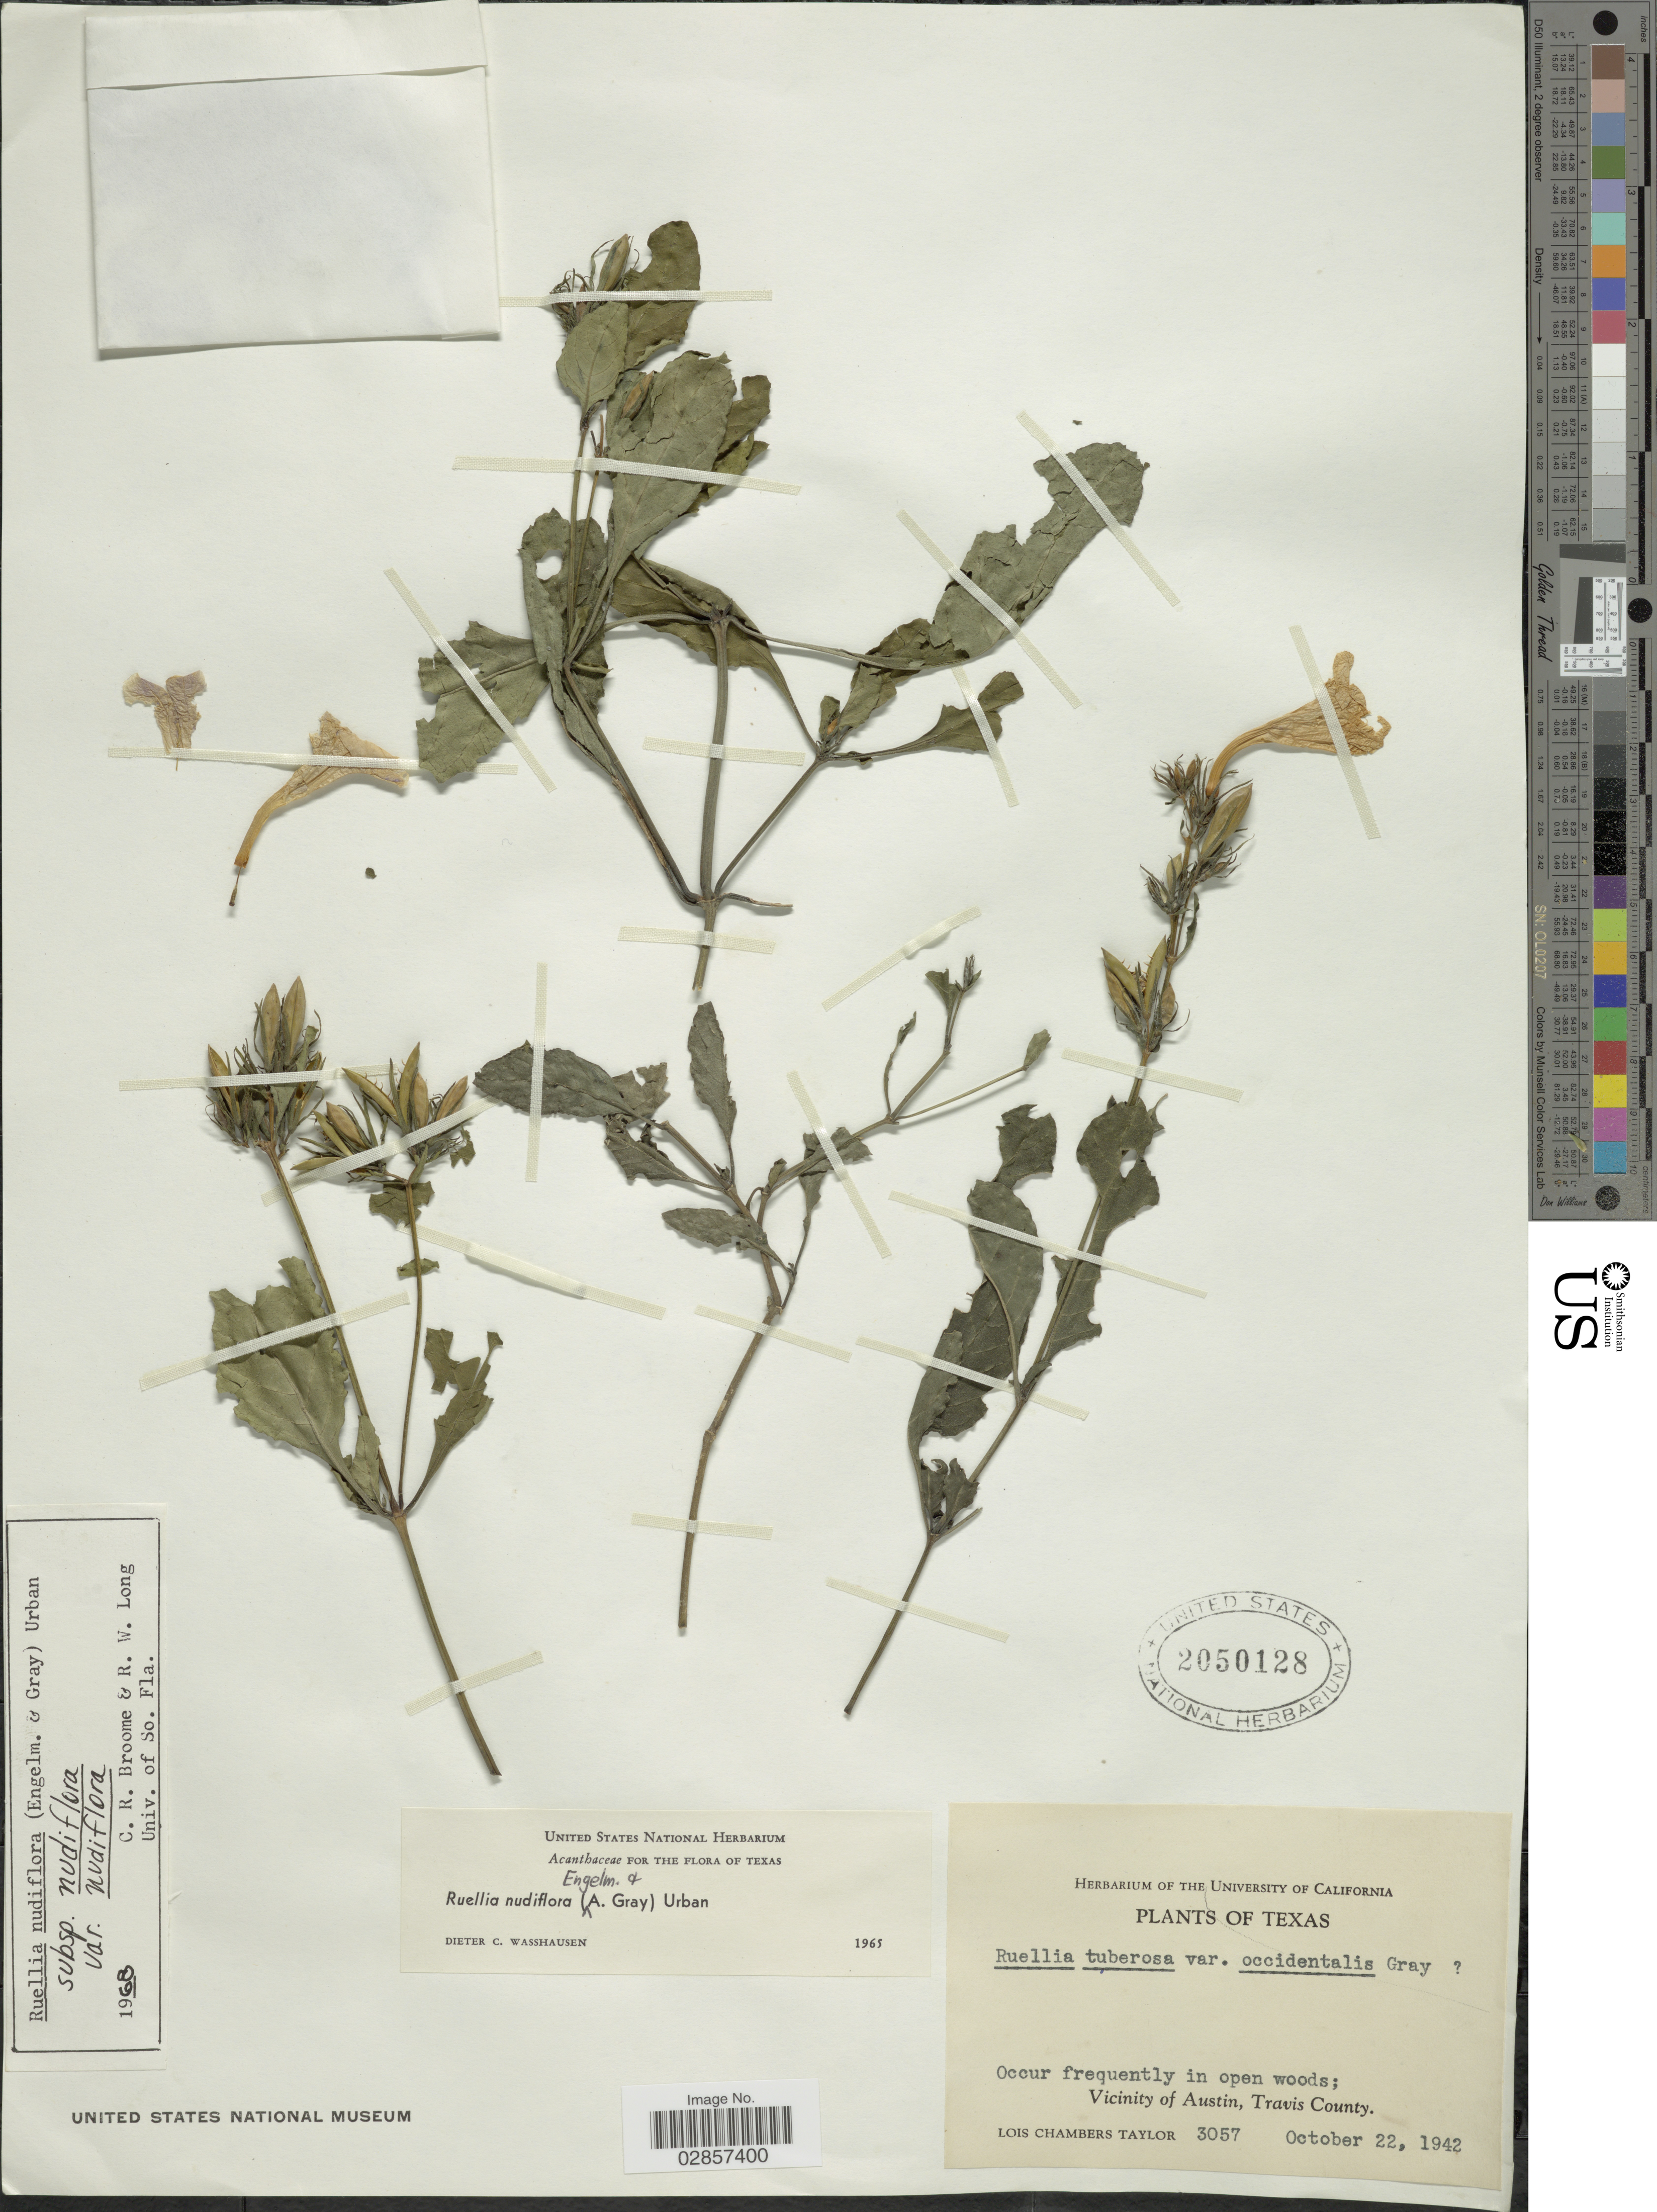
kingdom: Plantae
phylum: Tracheophyta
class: Magnoliopsida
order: Lamiales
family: Acanthaceae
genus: Ruellia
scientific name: Ruellia nudiflora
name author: (Engelm. & A. Gray) Urb.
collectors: L. Taylor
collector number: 3057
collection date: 1942-10-22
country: United States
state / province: Texas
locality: Vicinity of Austin, Travis County.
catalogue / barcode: US 2050128